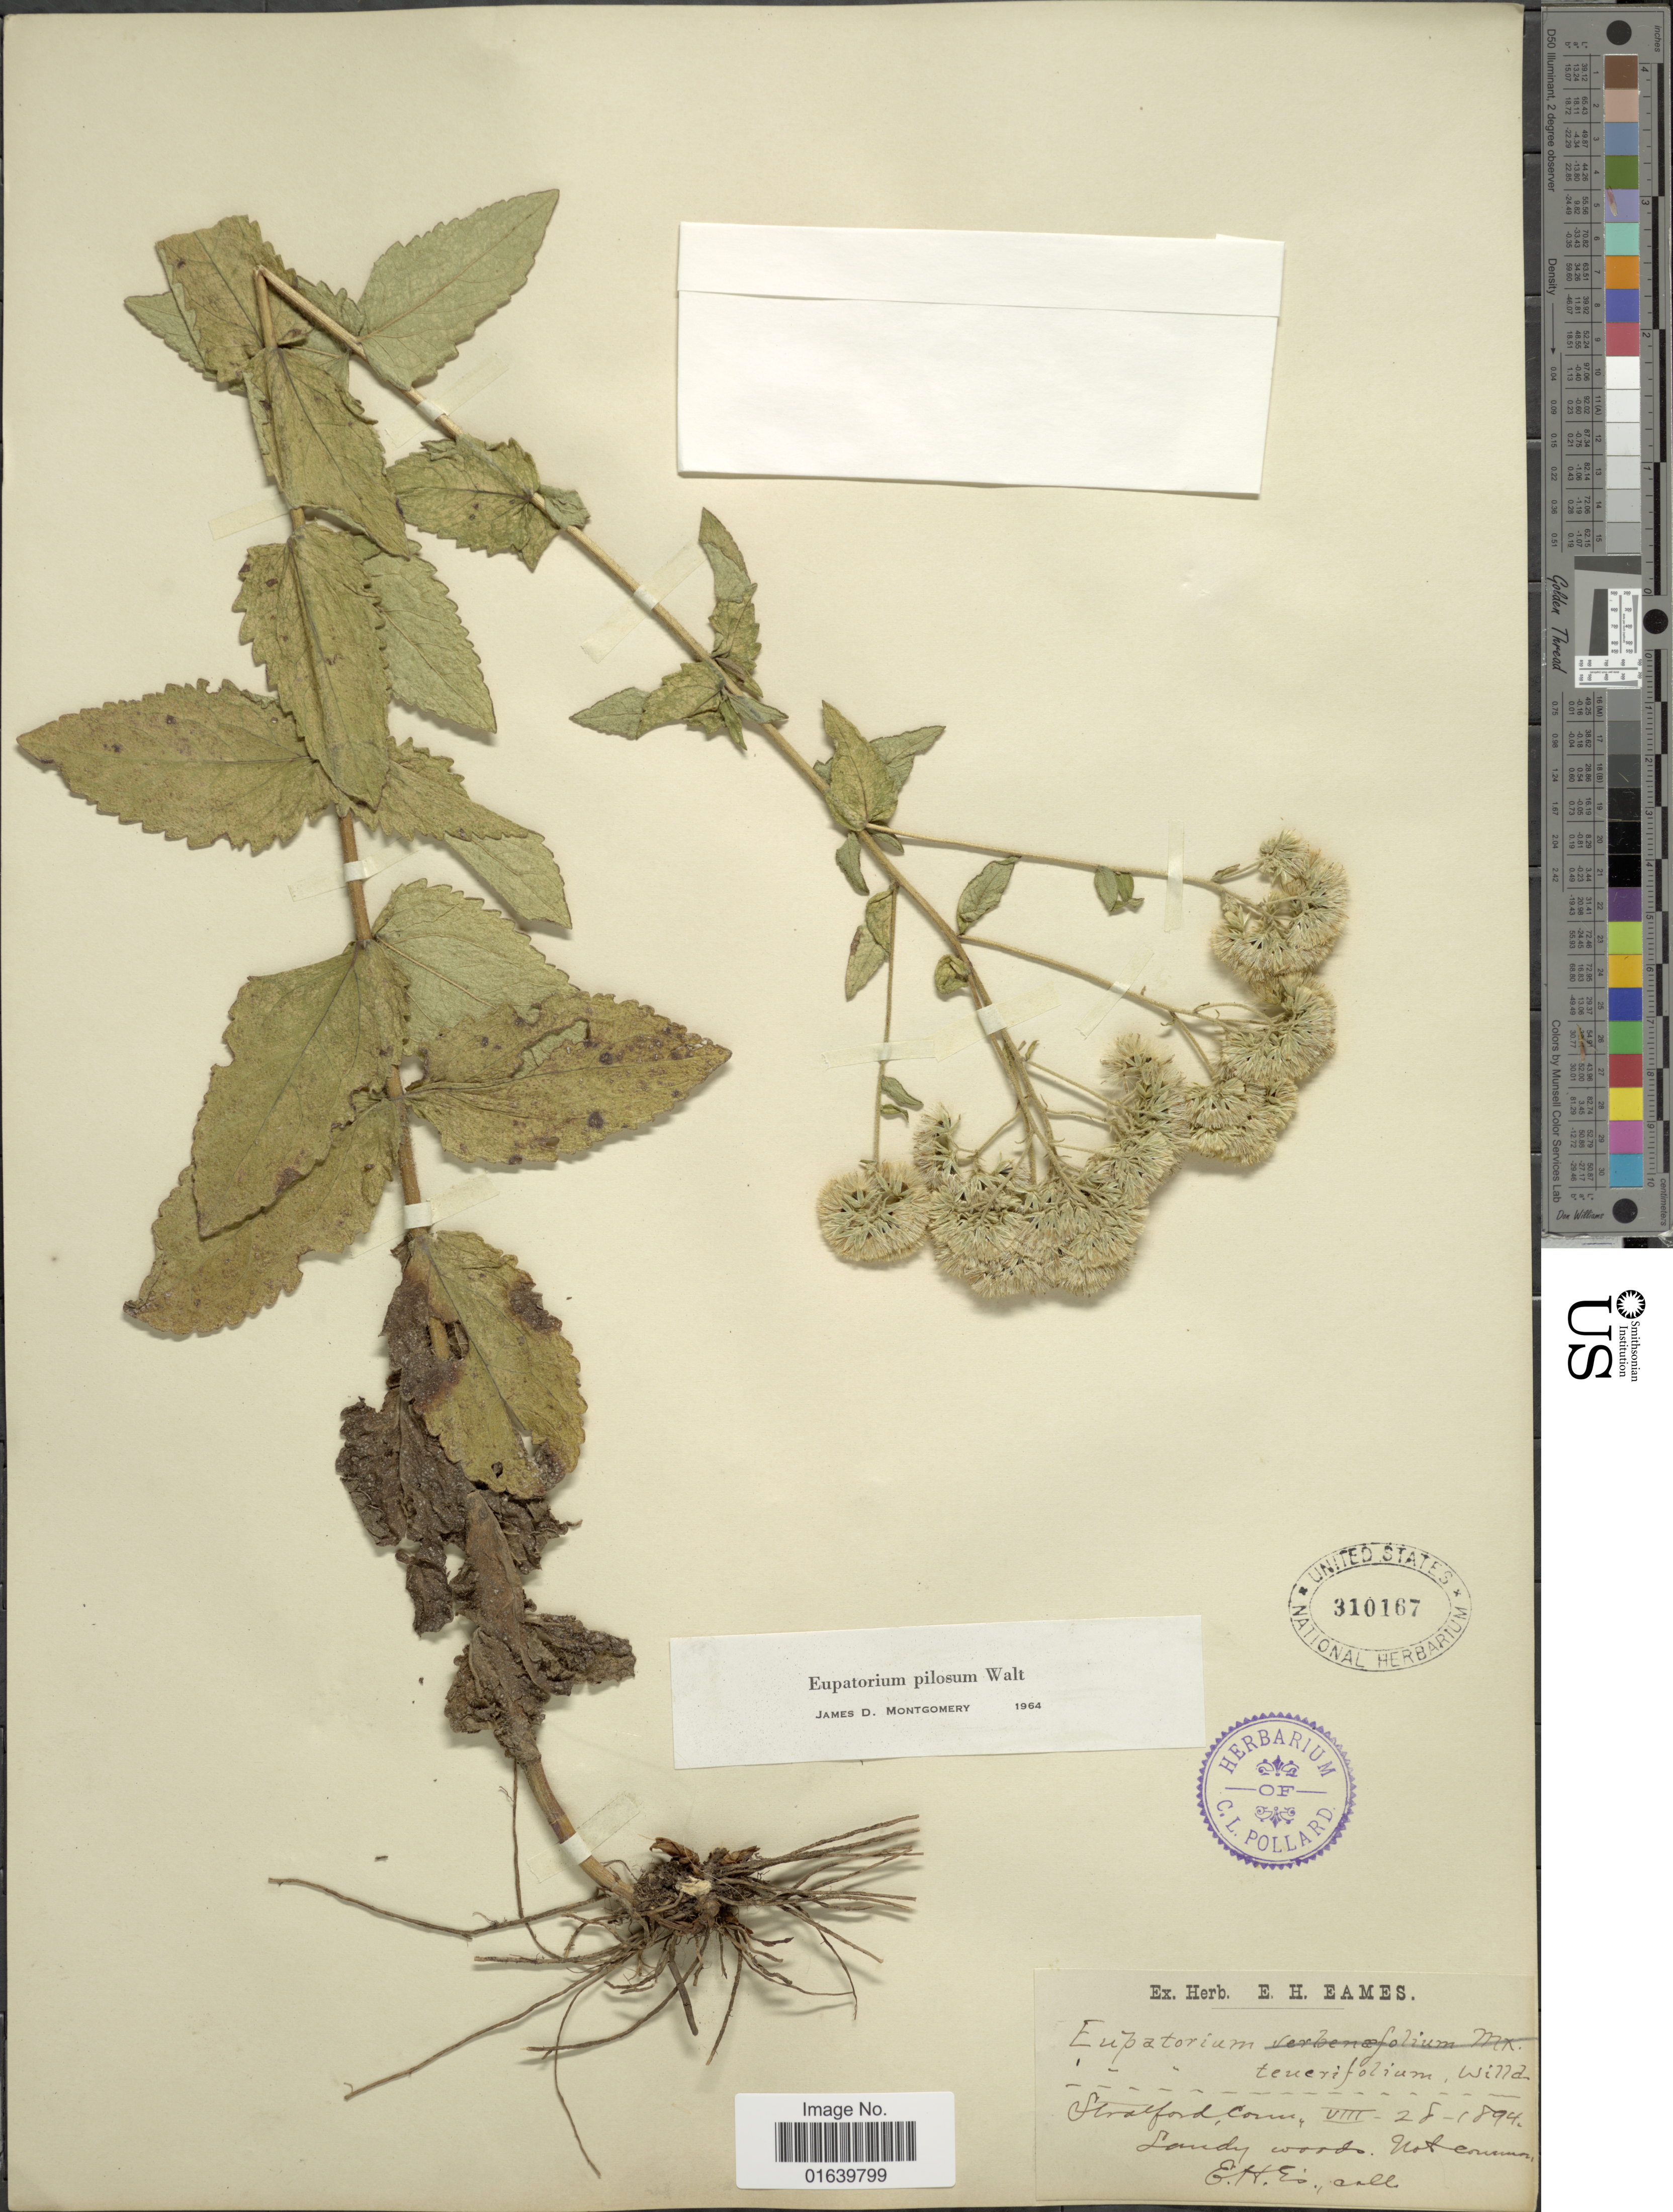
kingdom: Plantae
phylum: Tracheophyta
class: Magnoliopsida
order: Asterales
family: Asteraceae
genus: Eupatorium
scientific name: Eupatorium pilosum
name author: Walter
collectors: E. H. Eames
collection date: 1894-08-28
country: United States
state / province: Connecticut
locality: Stamford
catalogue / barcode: US 310167